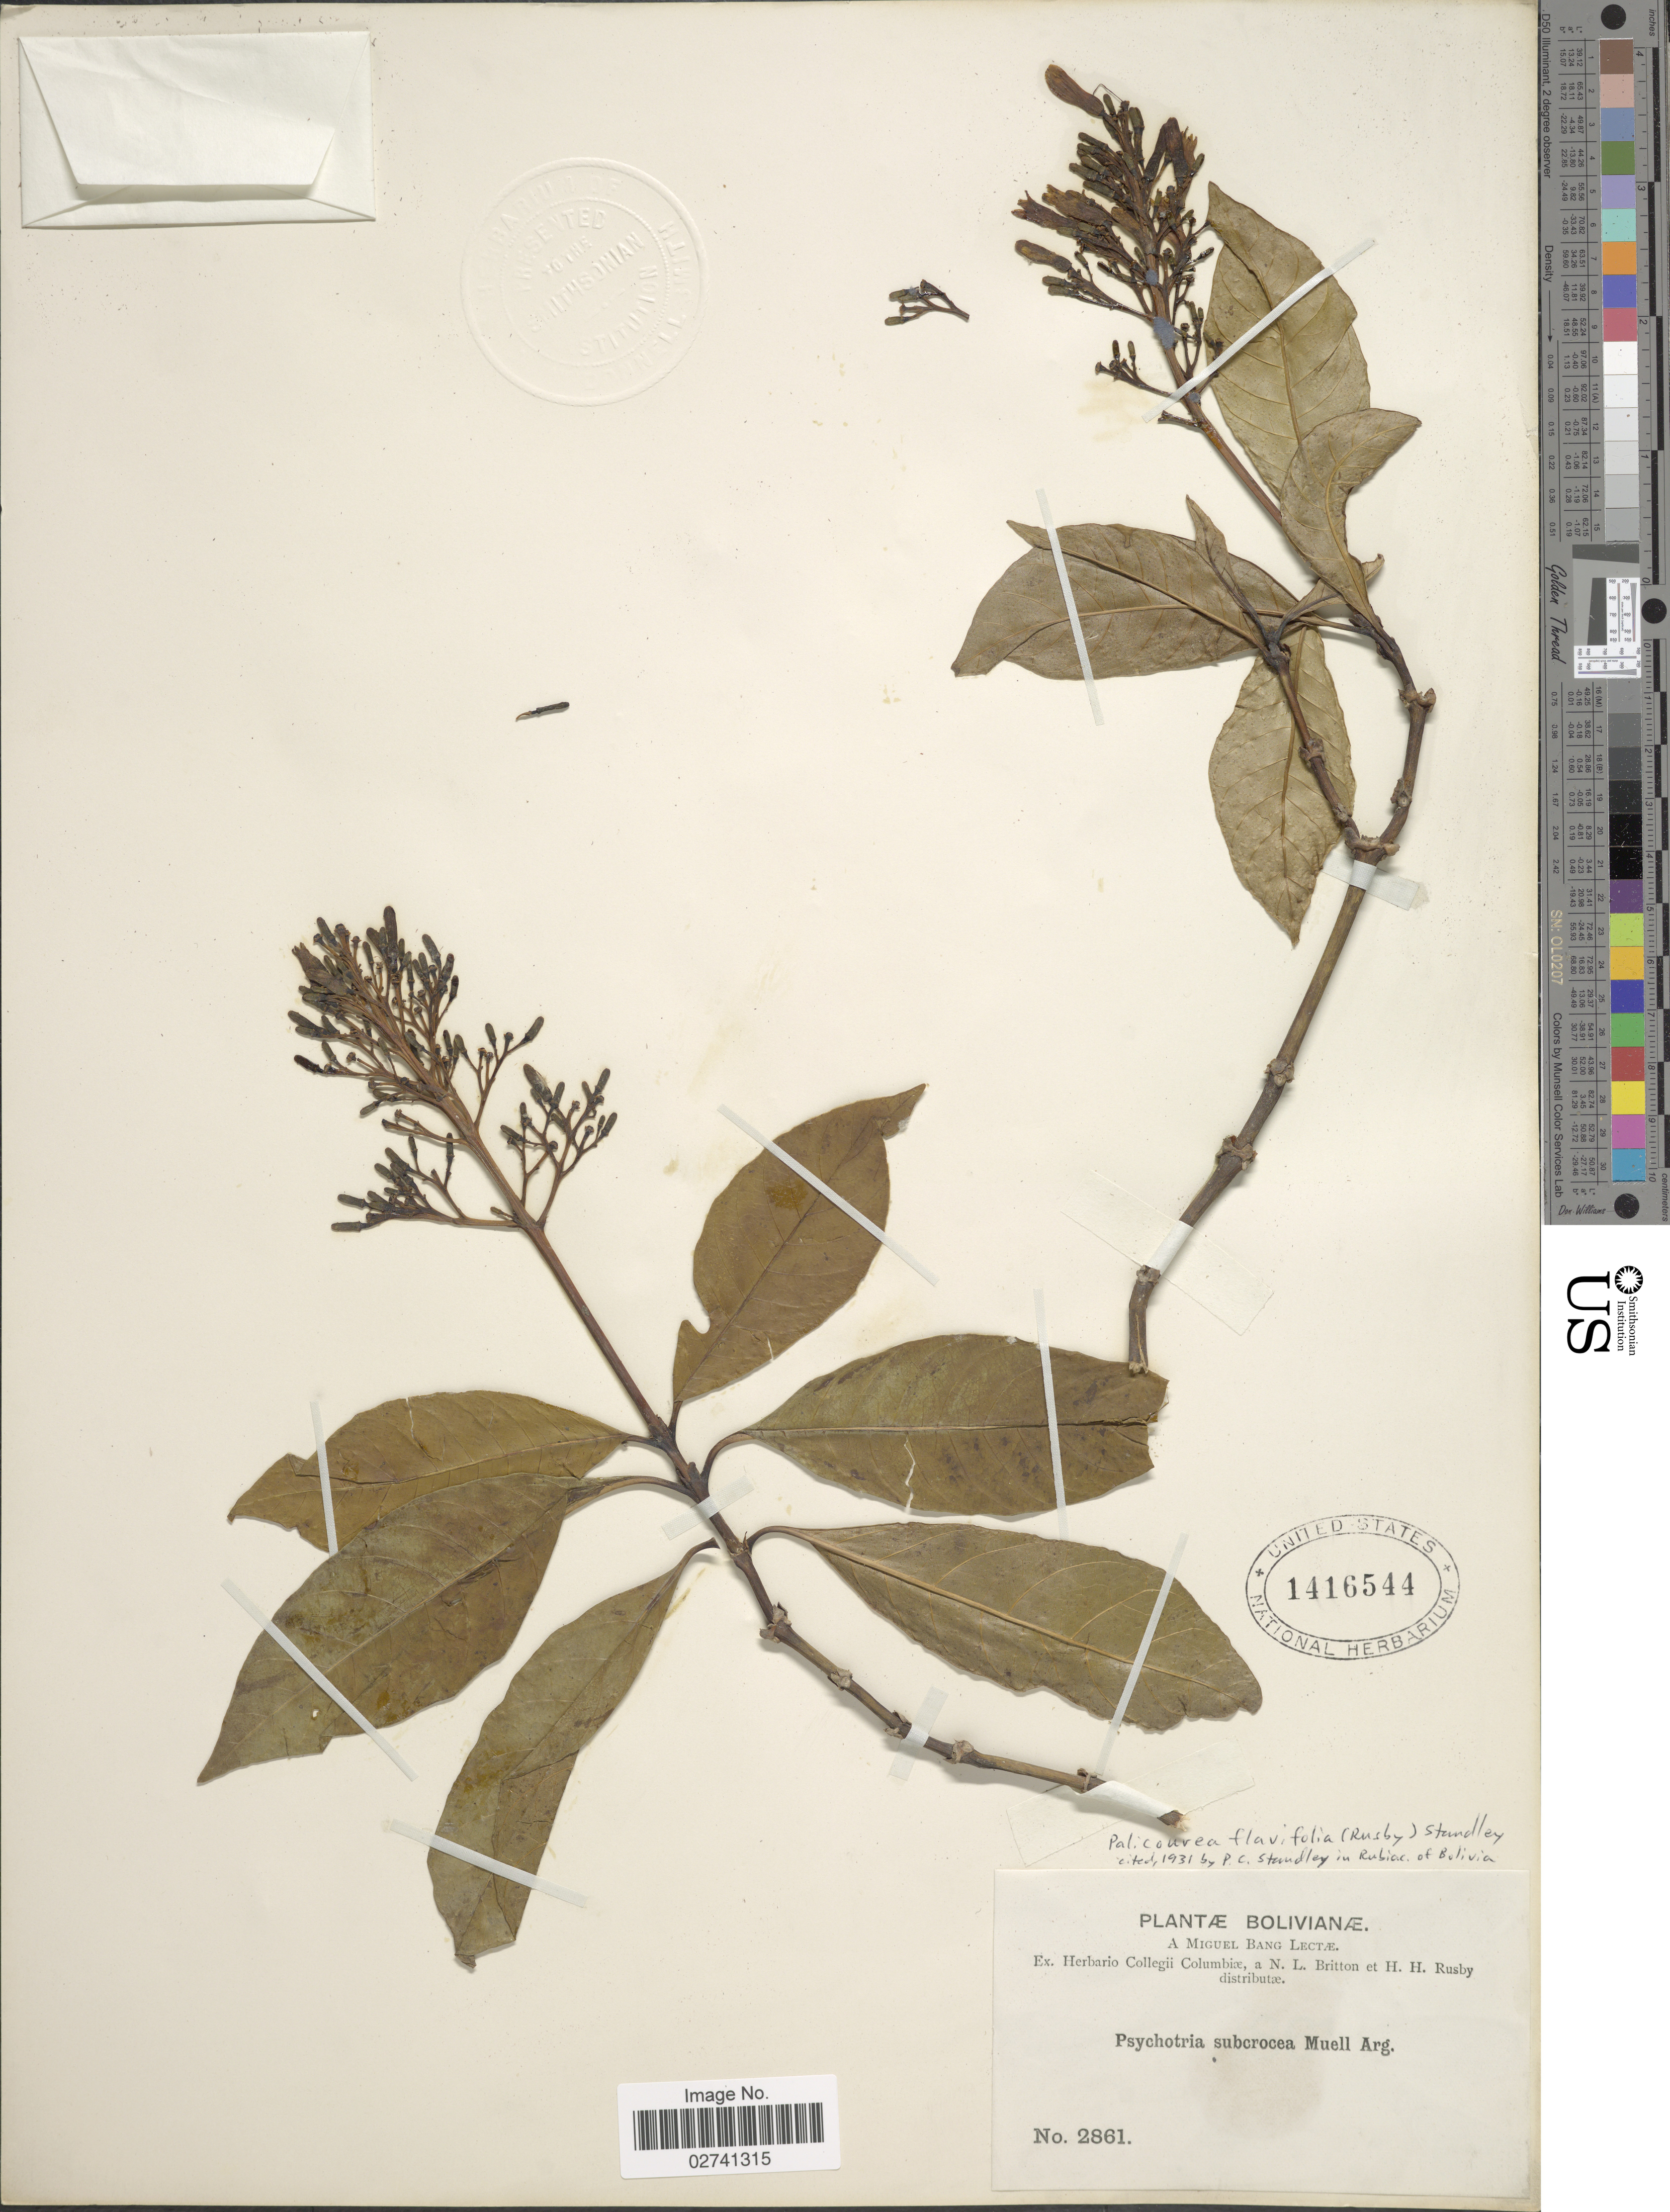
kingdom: Plantae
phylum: Tracheophyta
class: Magnoliopsida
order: Gentianales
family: Rubiaceae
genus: Palicourea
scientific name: Palicourea flavifolia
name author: (Rusby) Standl.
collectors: M. Bang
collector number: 2861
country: Bolivia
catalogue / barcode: US 1416544